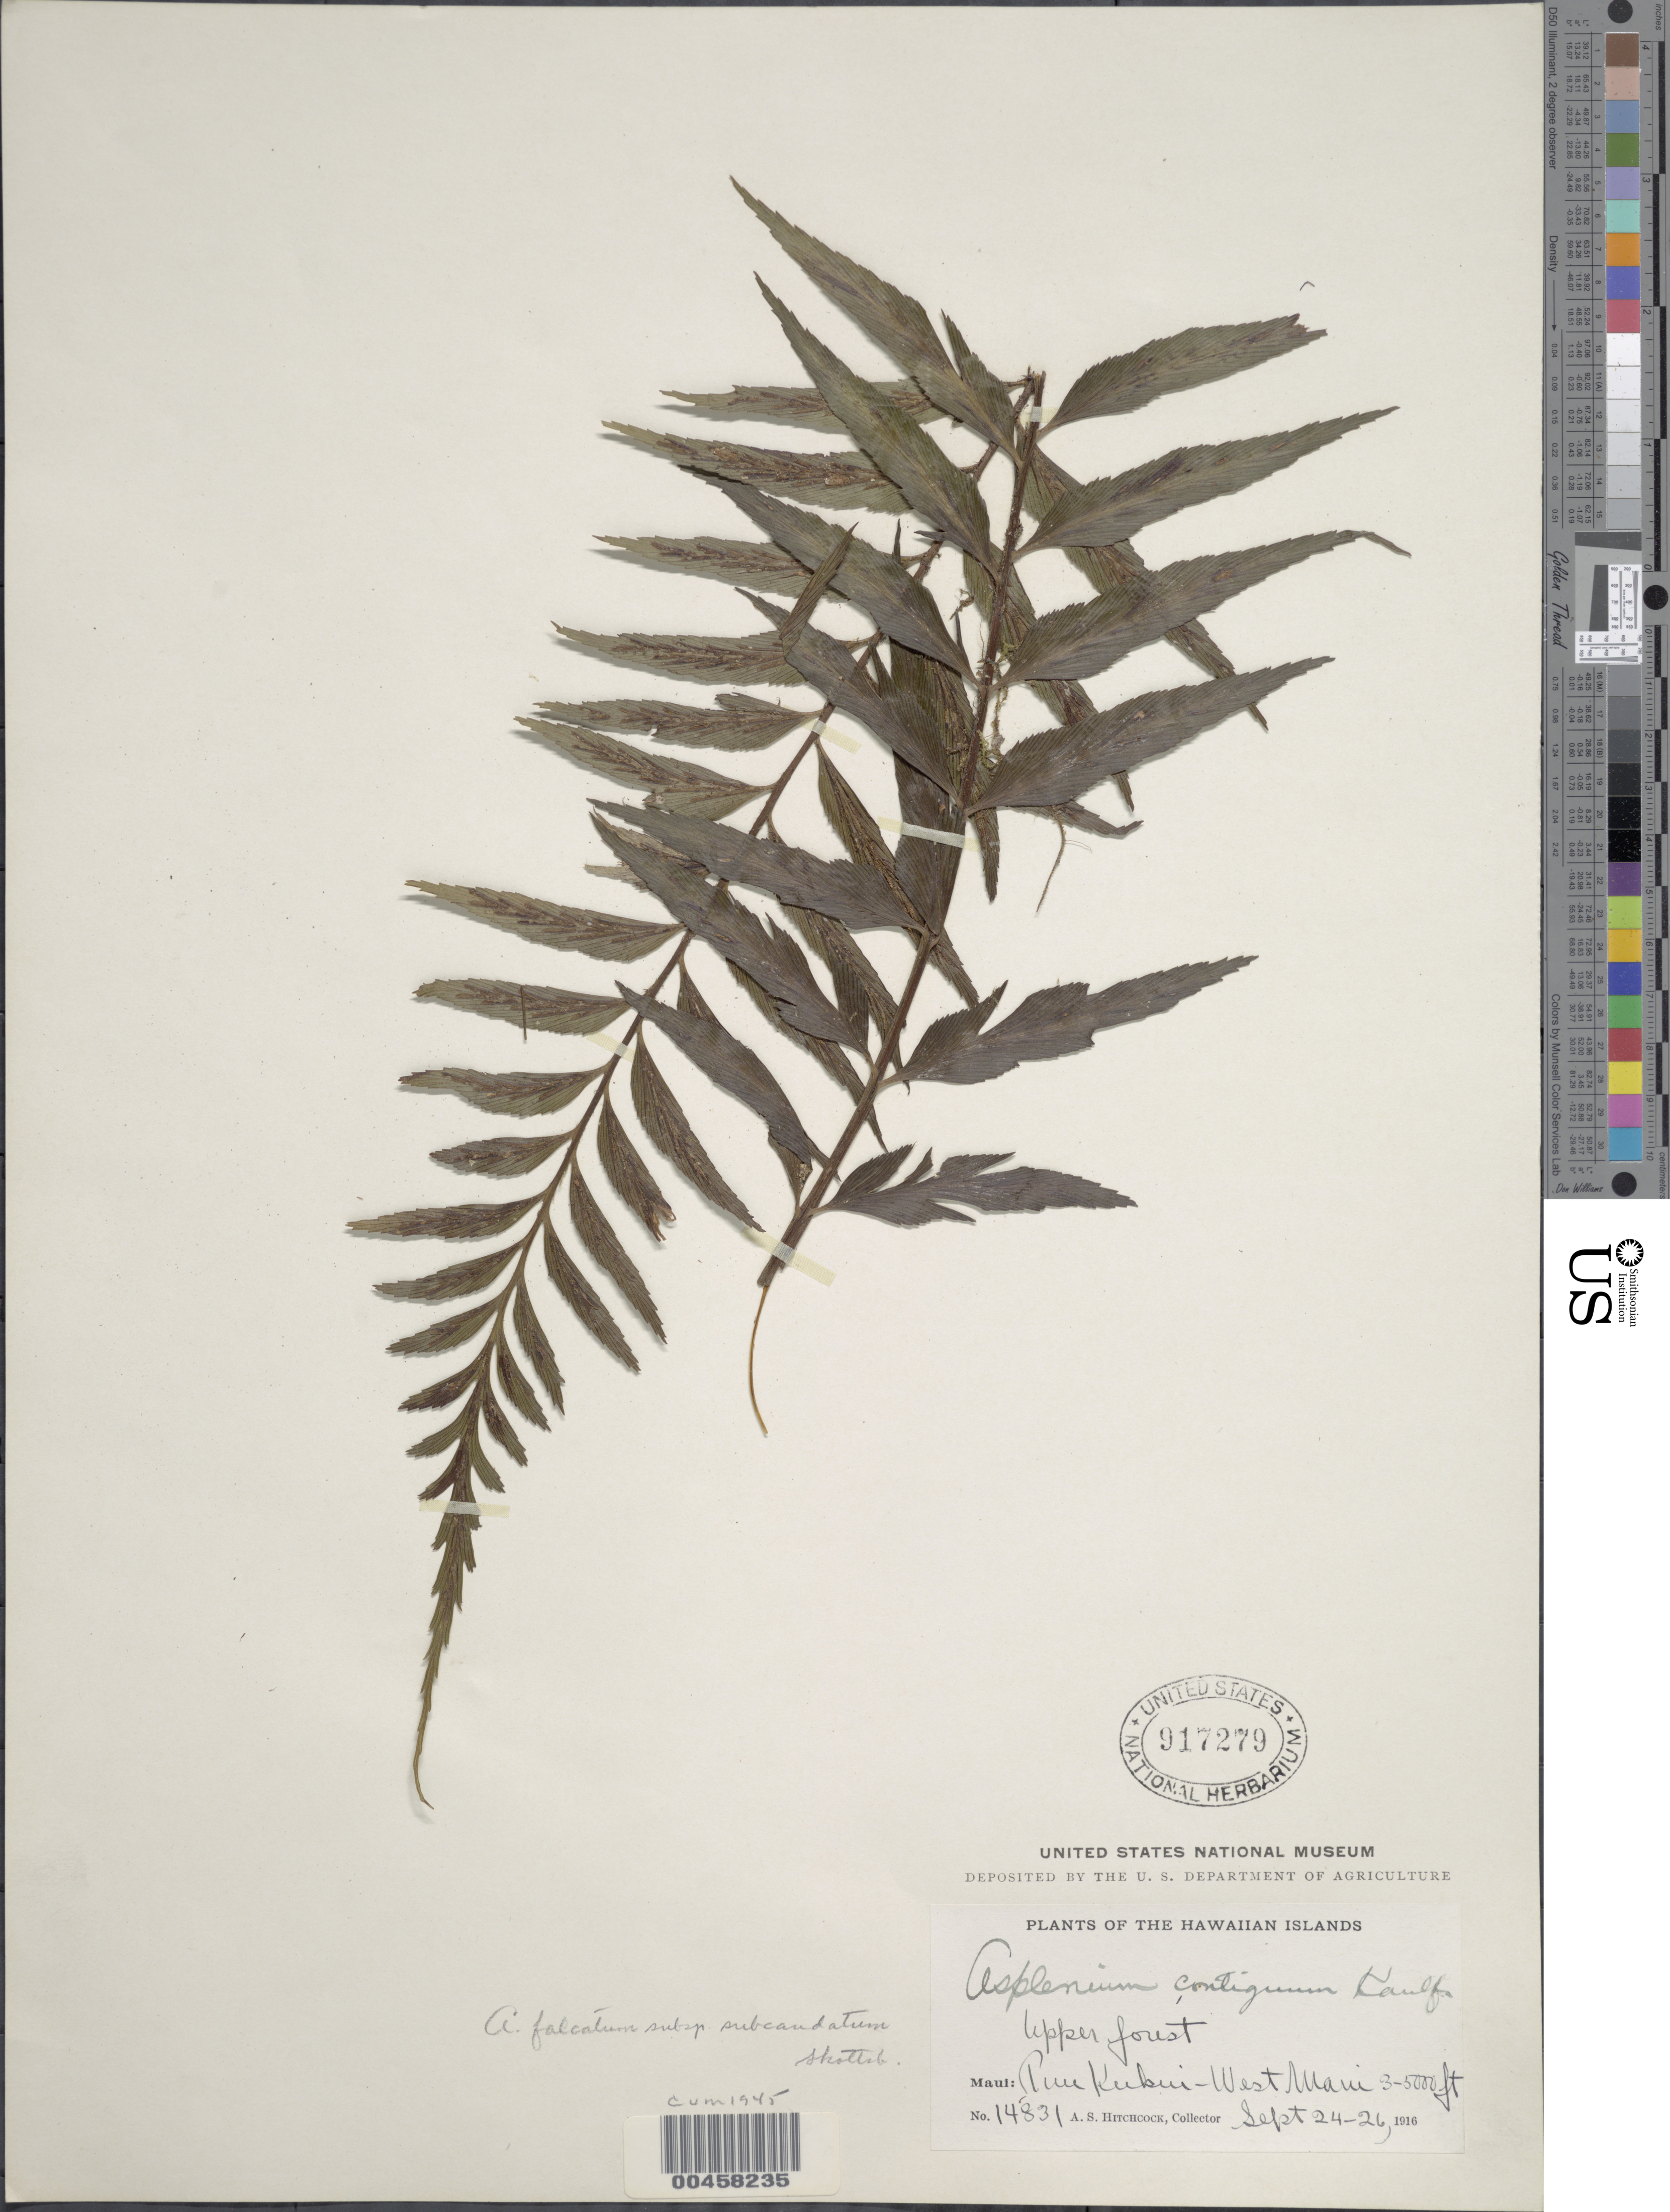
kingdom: Plantae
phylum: Tracheophyta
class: Polypodiopsida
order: Polypodiales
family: Aspleniaceae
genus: Asplenium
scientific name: Asplenium polyodon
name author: G. Forst.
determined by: Wagner, W. L., (BOT), Smithsonian Institution - National Museum of Natural History (UNITED STATES)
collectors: A. S. Hitchcock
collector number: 14831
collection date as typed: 24 Sep 1916 to 26 Sep 1916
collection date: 1916-09-24/1916-09-26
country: United States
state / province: Hawaii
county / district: Maui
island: Maui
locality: Puu Kukui - West Maui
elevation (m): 914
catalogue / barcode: US 917279